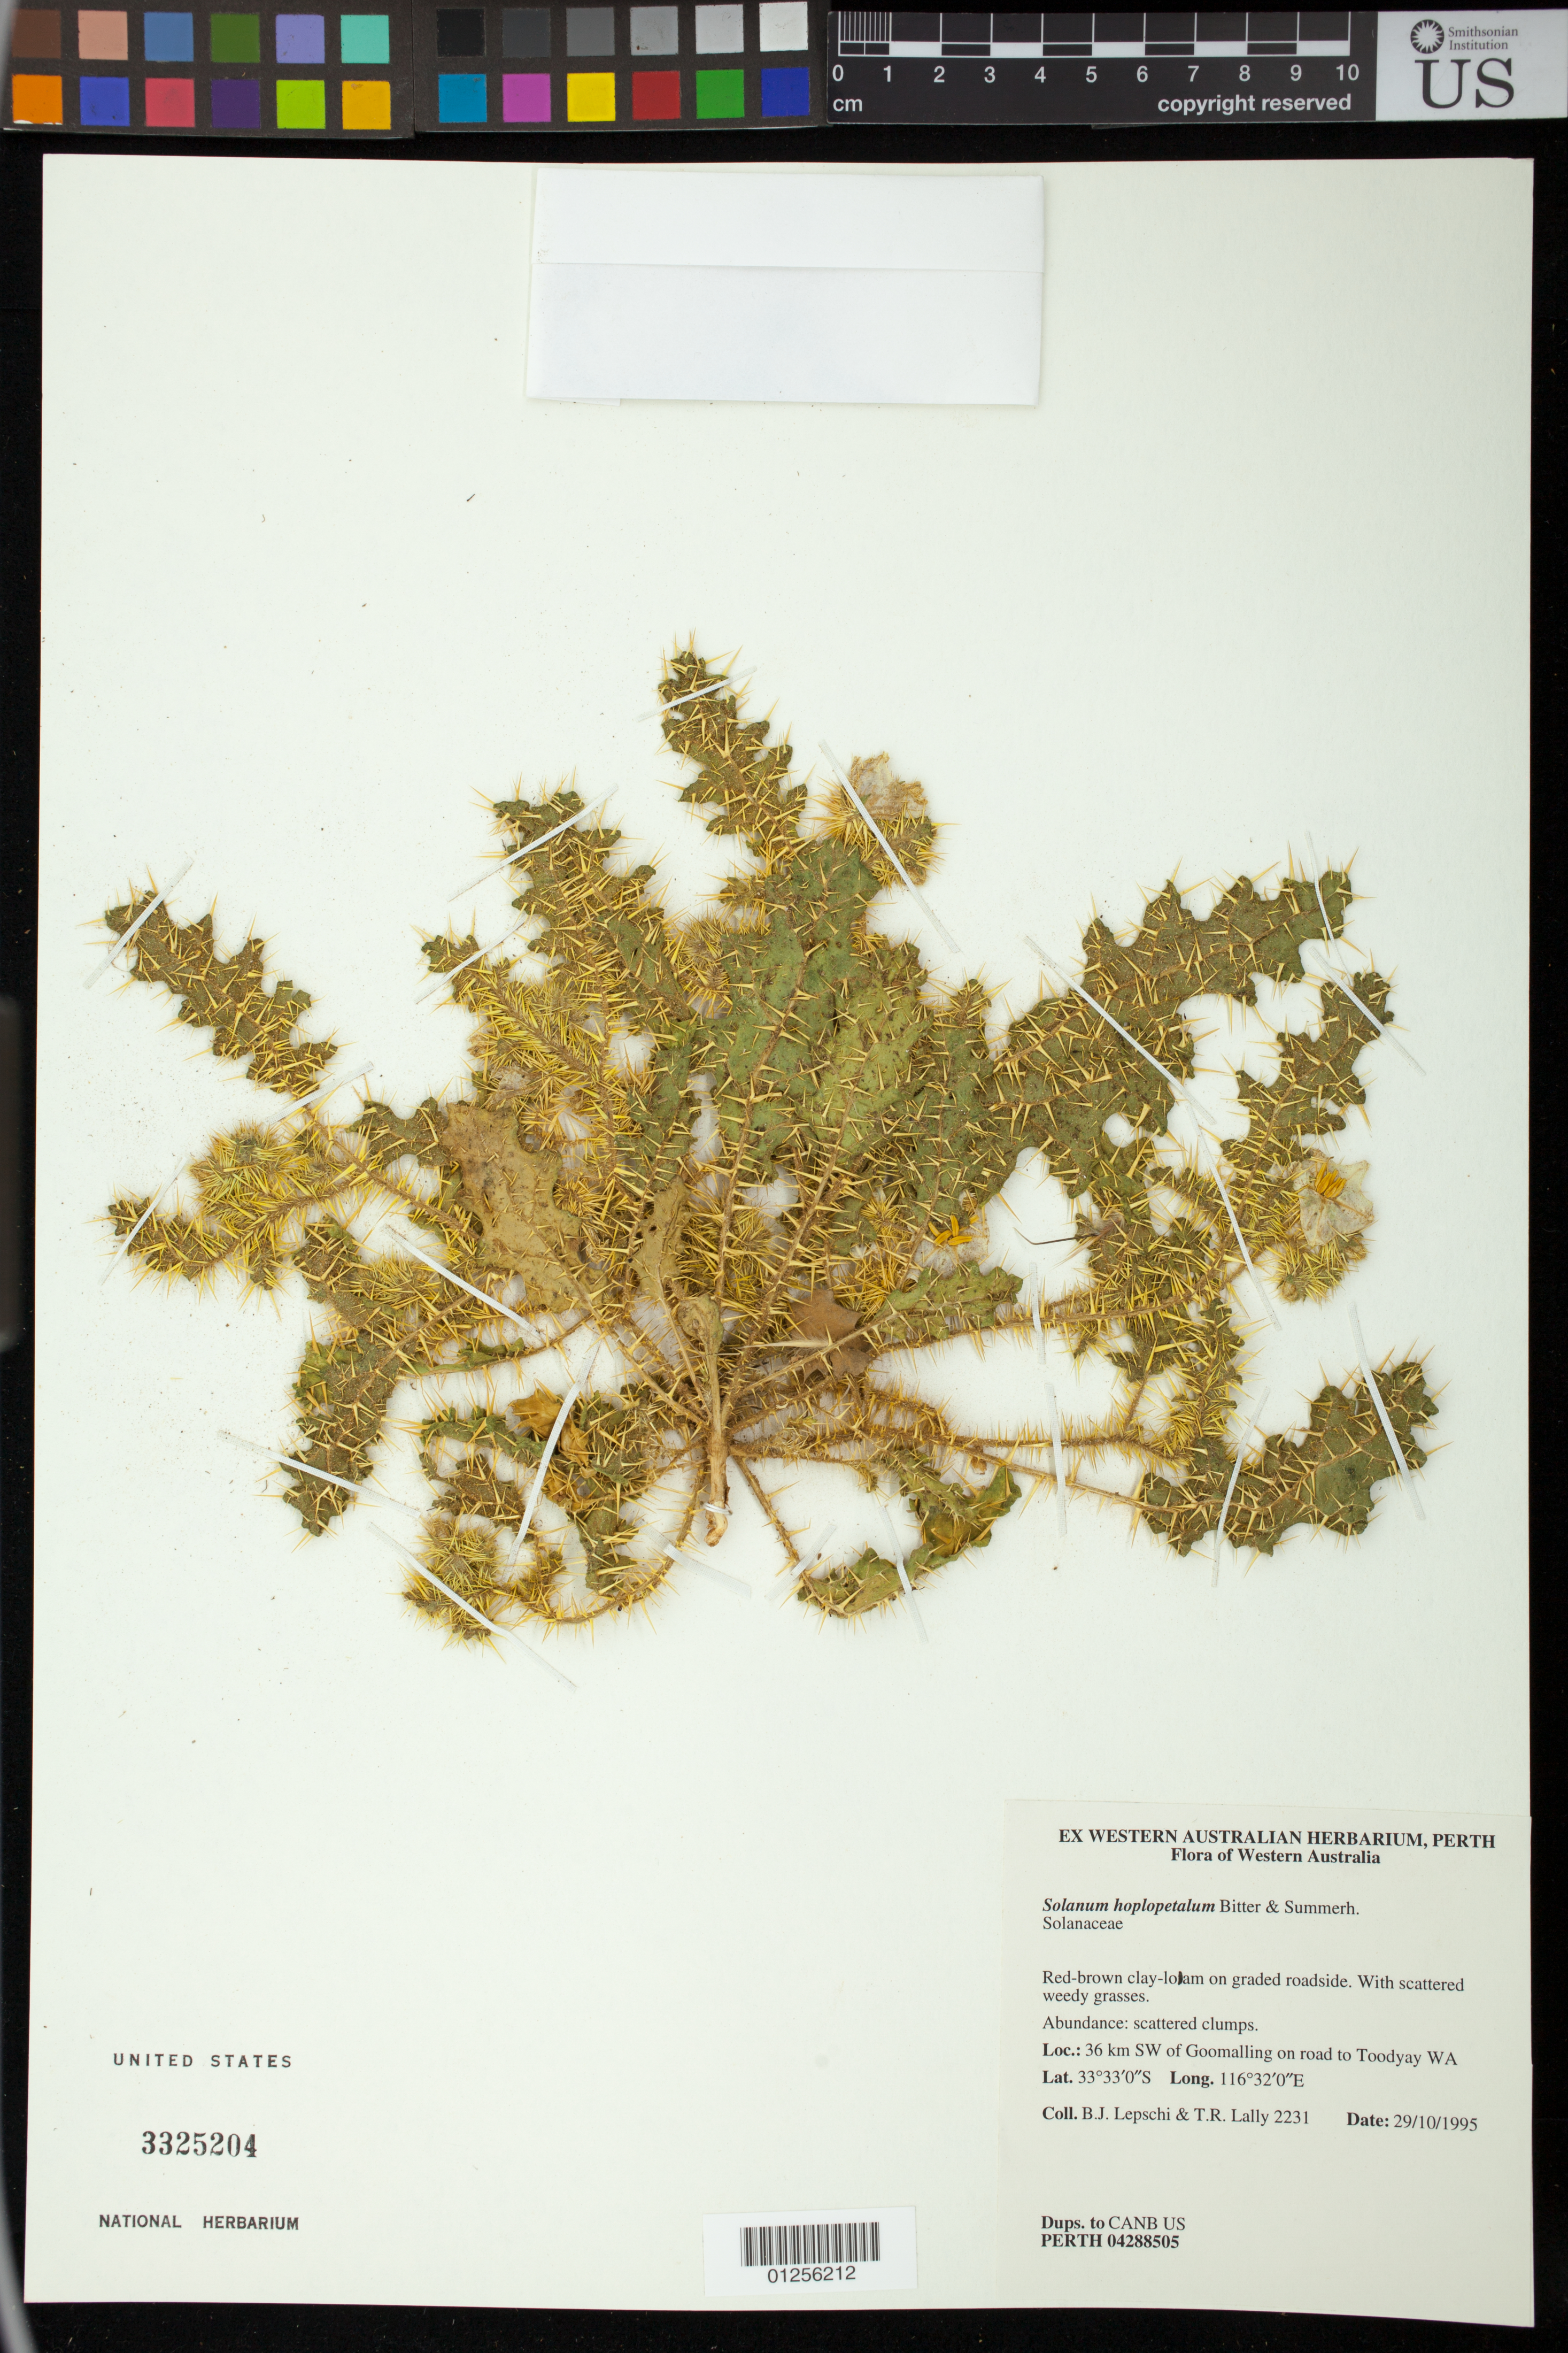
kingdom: Plantae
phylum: Tracheophyta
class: Magnoliopsida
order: Solanales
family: Solanaceae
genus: Solanum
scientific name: Solanum hoplopetalum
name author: Bitter & Summerh.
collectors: B. Lepschi & T. R. Lally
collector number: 2231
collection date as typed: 29 October 1995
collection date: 1995-10-29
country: Australia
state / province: Western Australia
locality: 36 km SW of Goomalling on road to Toodyay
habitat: Graded roadside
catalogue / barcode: US 3325204